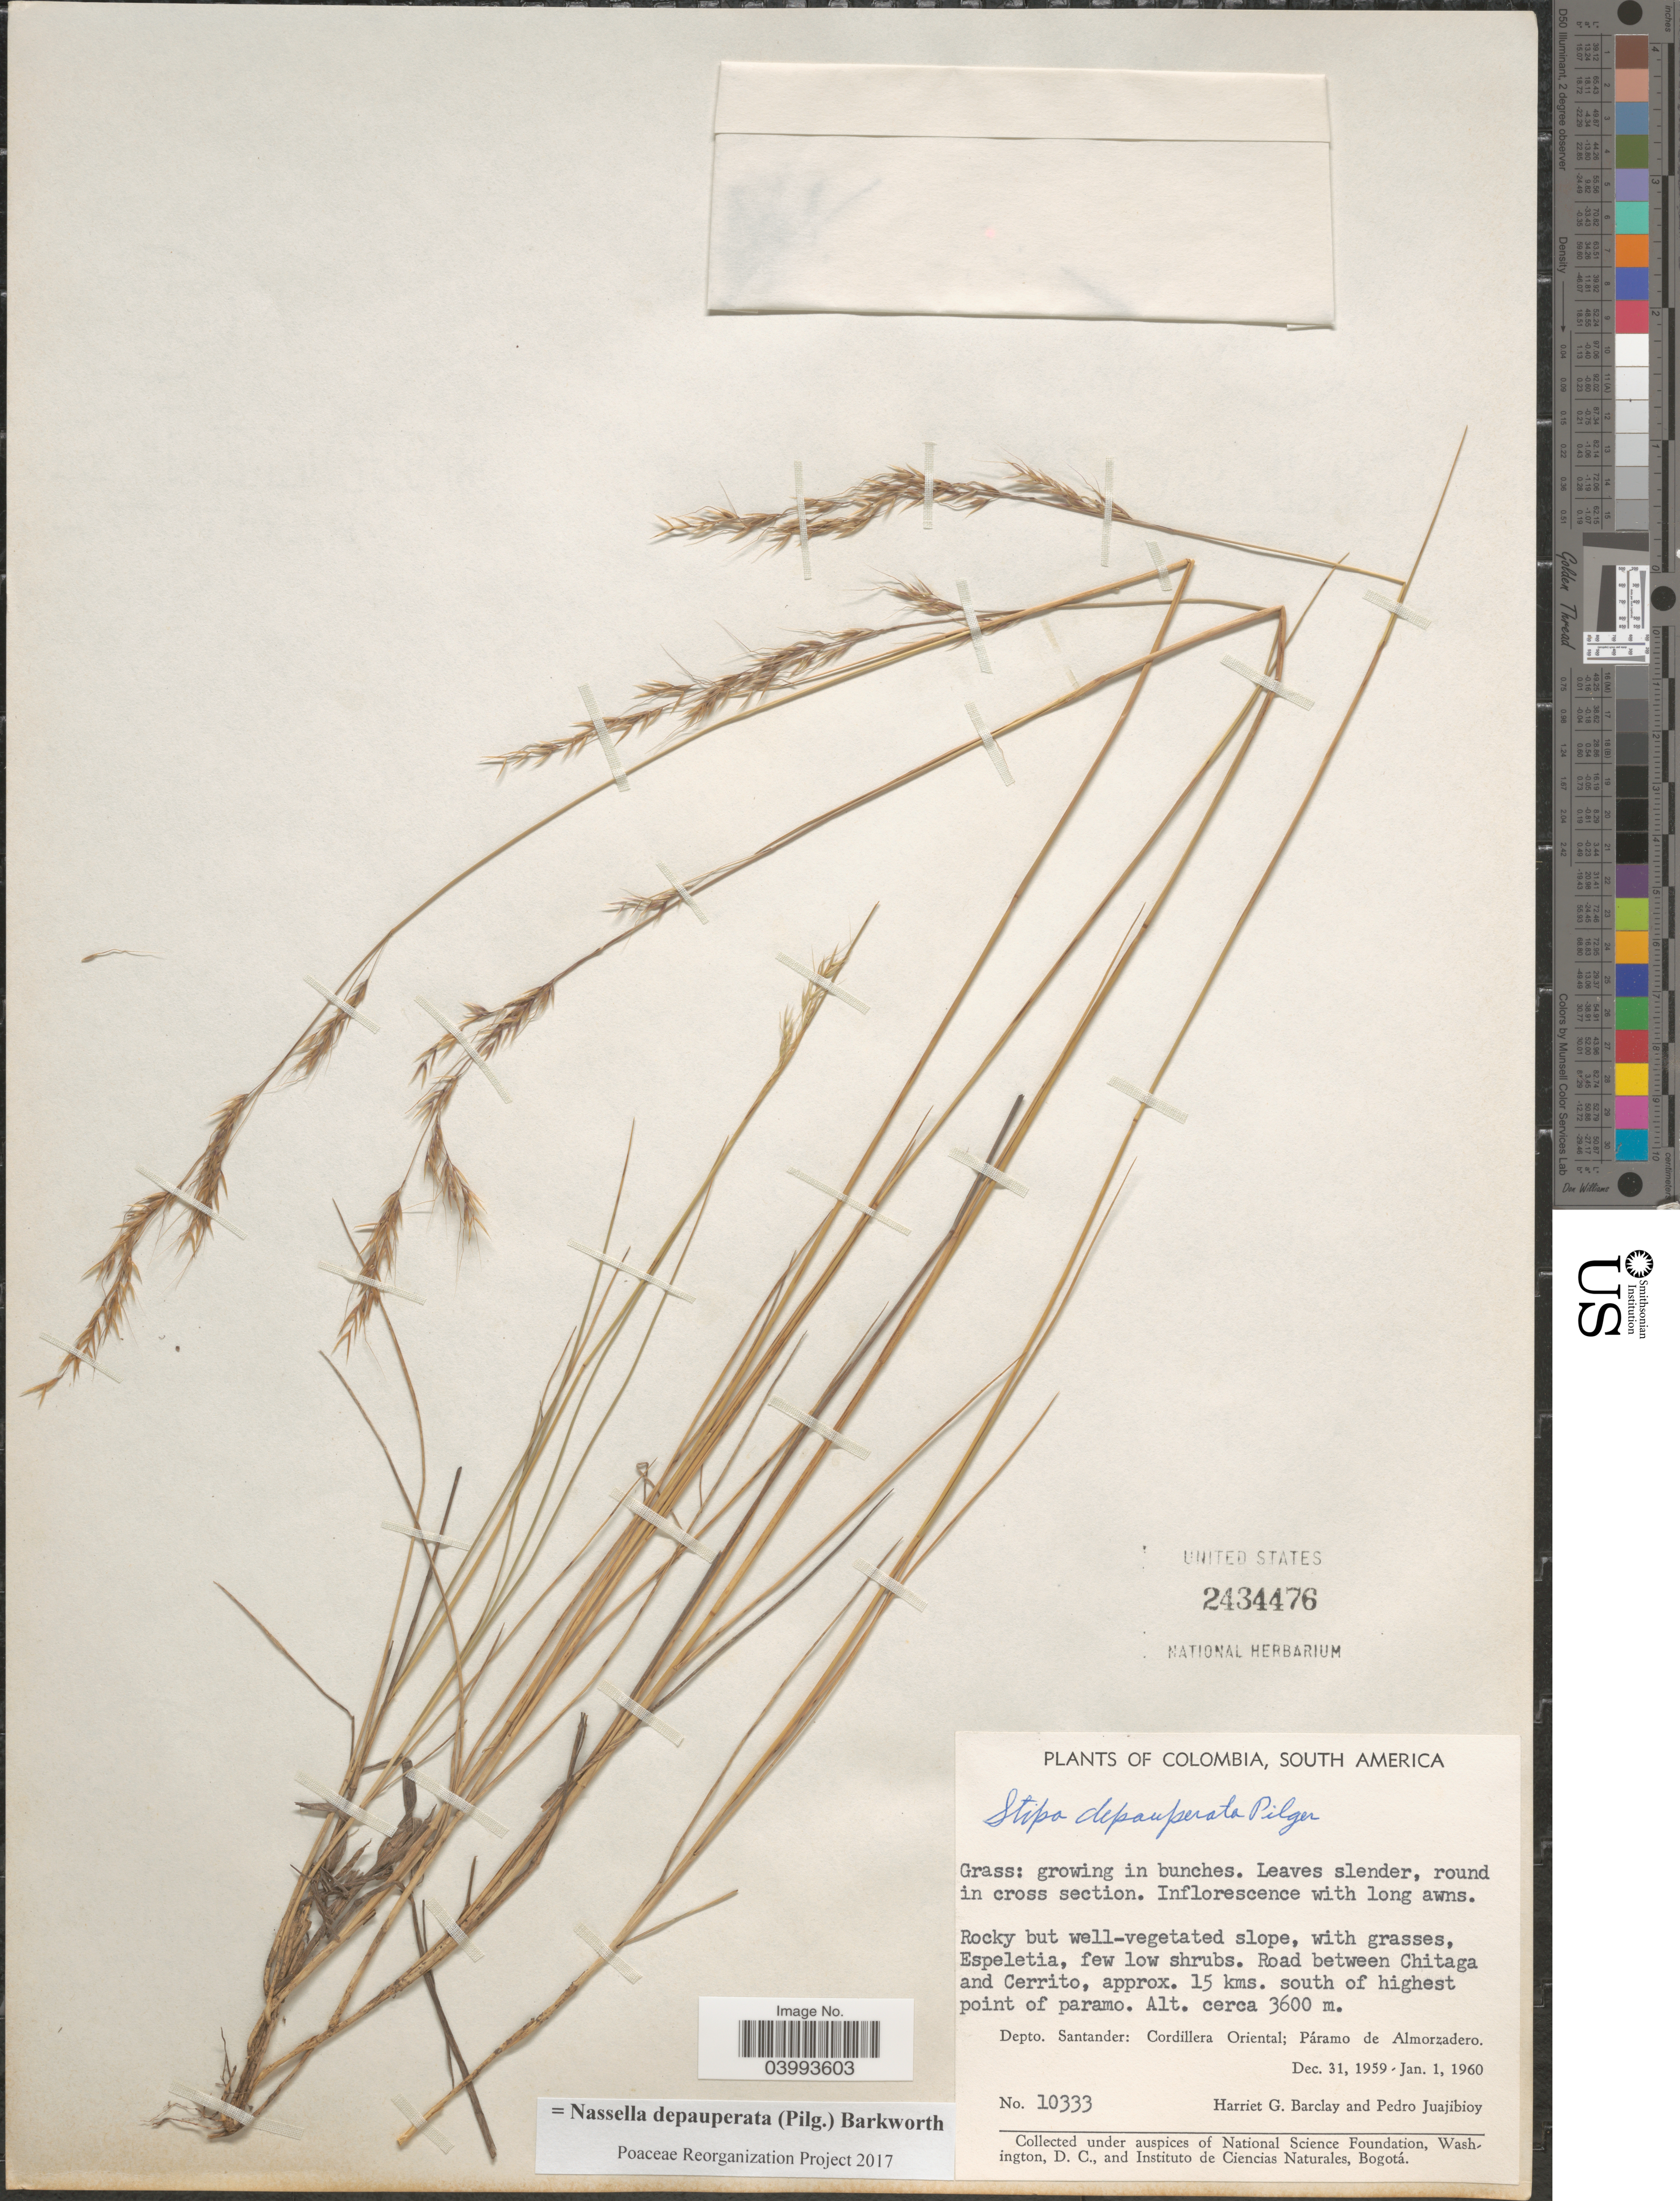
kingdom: Plantae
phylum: Tracheophyta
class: Liliopsida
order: Poales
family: Poaceae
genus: Nassella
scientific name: Nassella depauperata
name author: (Pilg.) Barkworth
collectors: H. G. Barclay & P. Juajibioy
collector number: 10333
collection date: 1959-12-31/1960-01-01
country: Colombia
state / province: Santander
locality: Road between Chitaga and Cerrito, approx. 15 kms. south of highest point of paramo. Depto. Santander: Cordillera Oriental; Páramo de Almorzadero.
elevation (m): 3600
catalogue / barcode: US 2434476